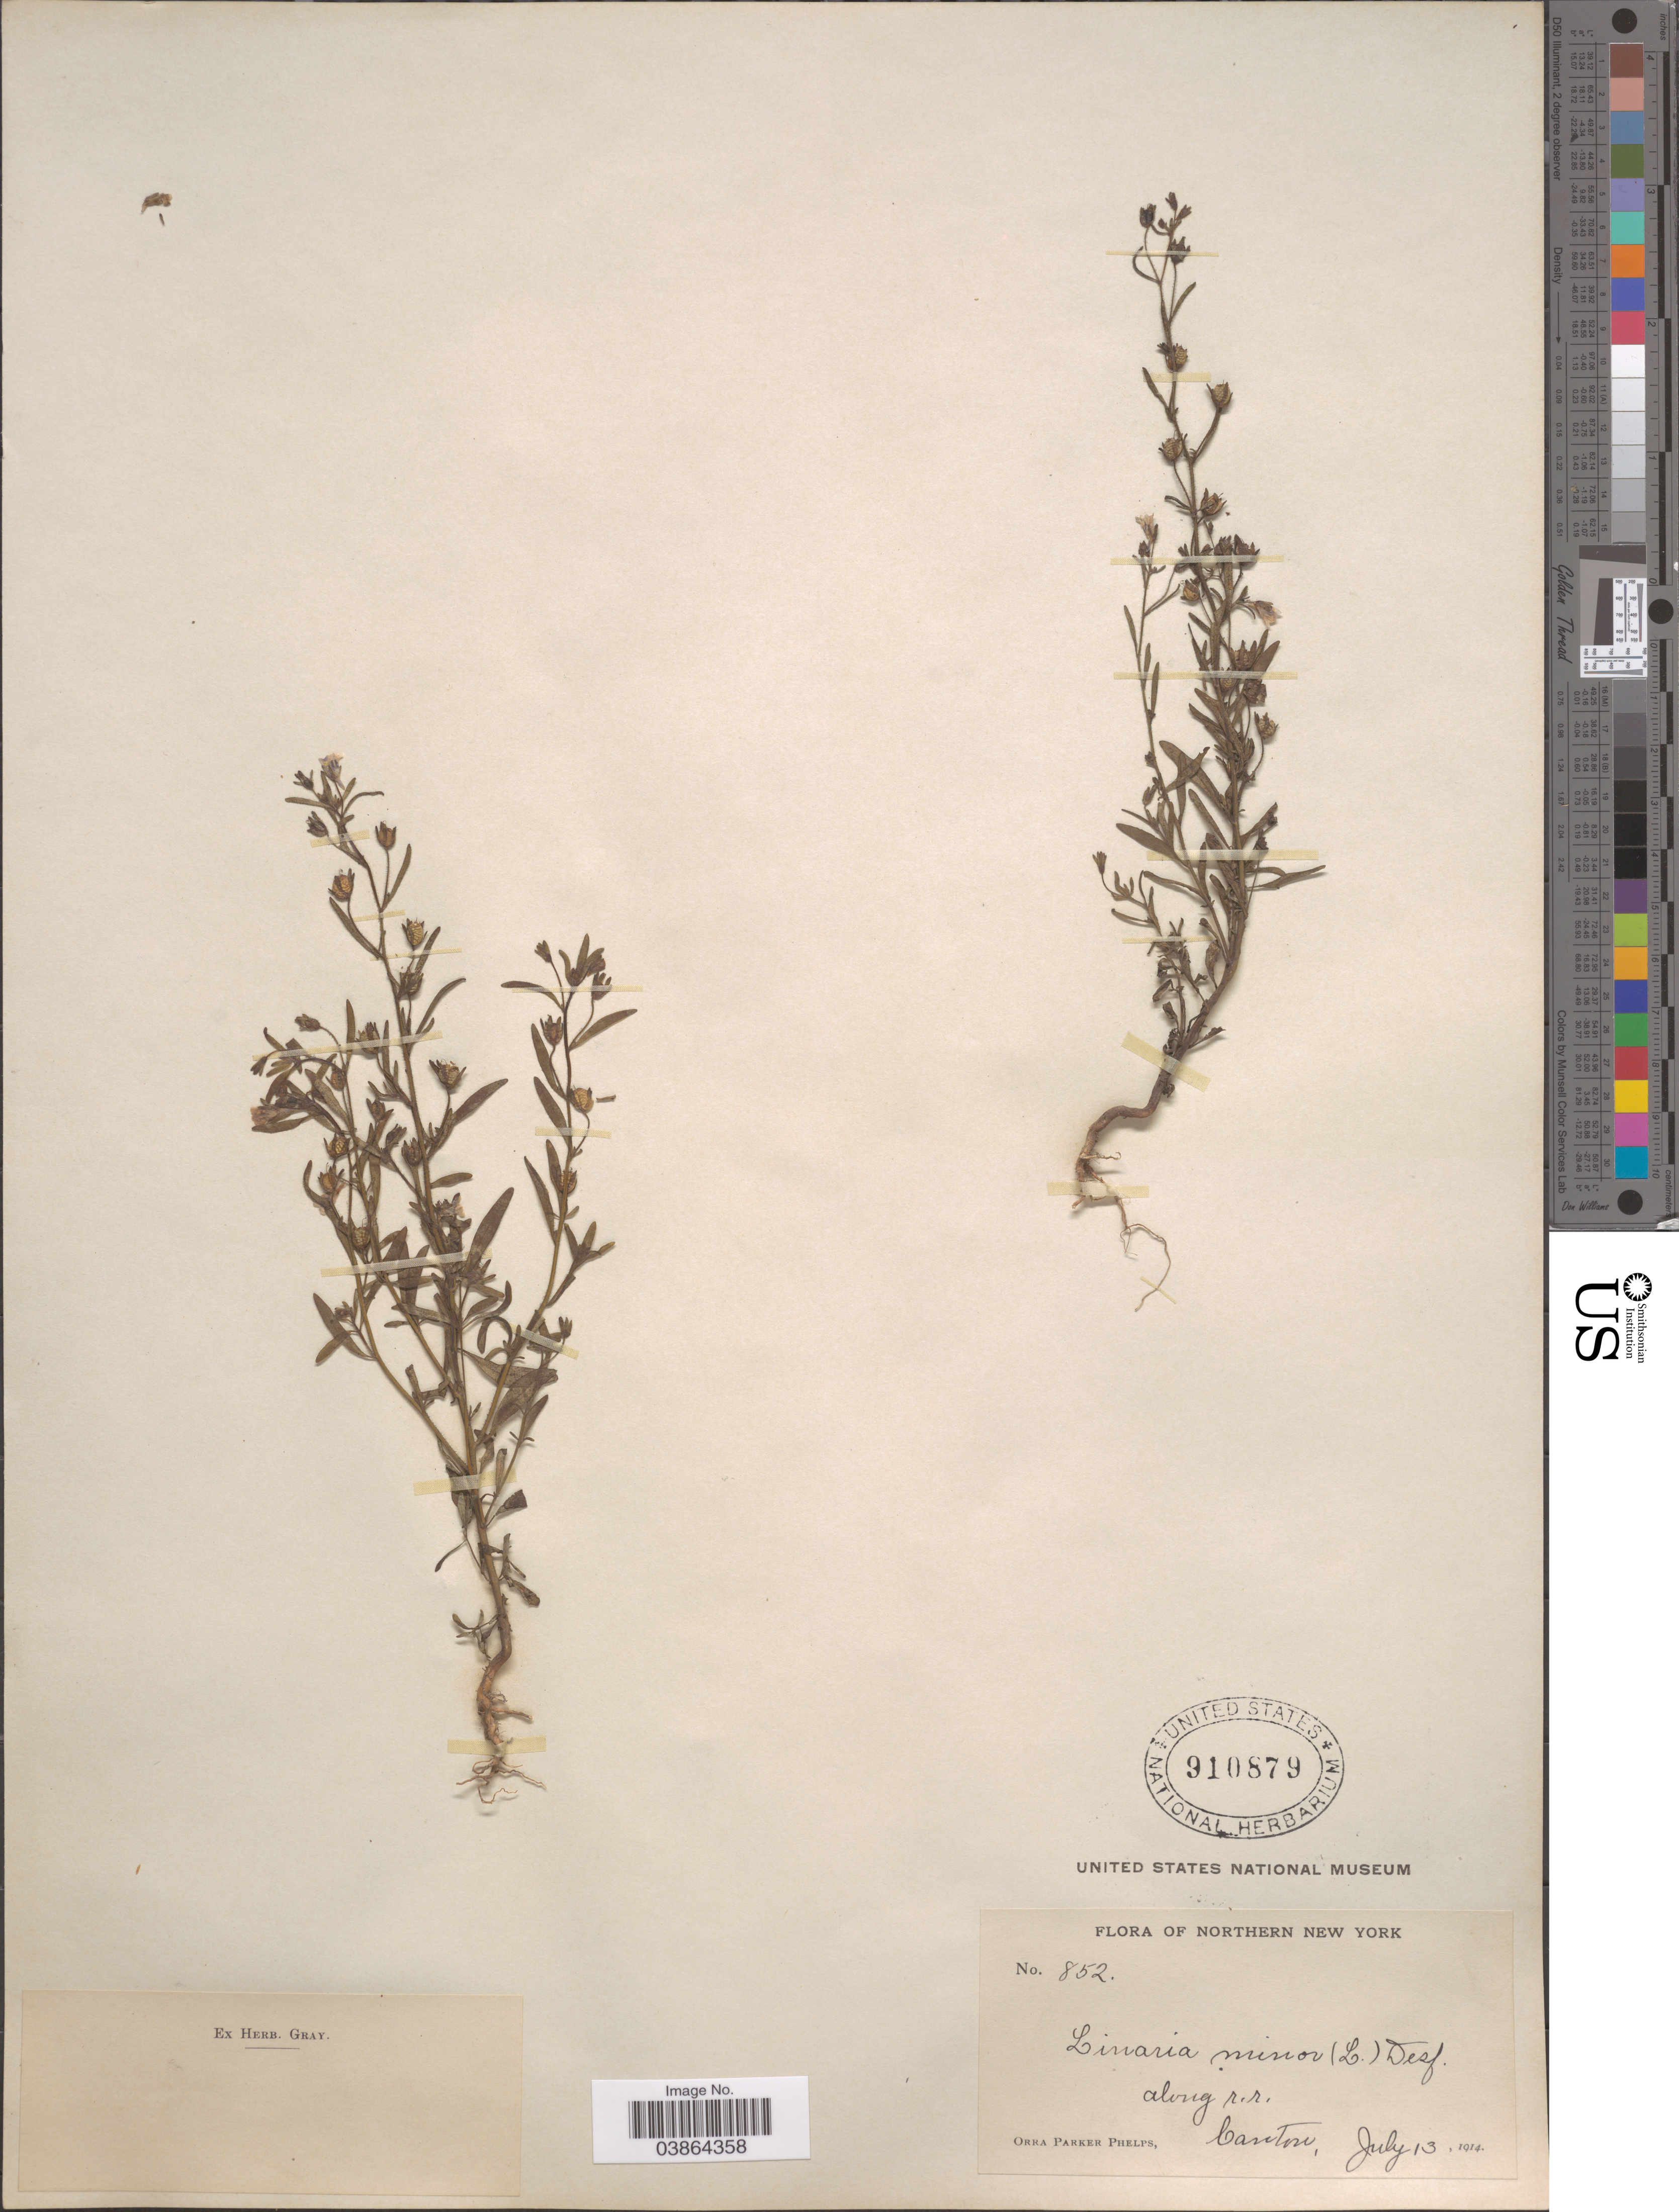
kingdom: Plantae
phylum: Tracheophyta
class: Magnoliopsida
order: Lamiales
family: Plantaginaceae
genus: Chaenorrhinum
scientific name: Chaenorrhinum minor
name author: (L.) Lange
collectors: O. P. Phelps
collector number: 852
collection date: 1914-07-13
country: United States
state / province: New York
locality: Northern New York. Along r. r. Canton.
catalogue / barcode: US 910879